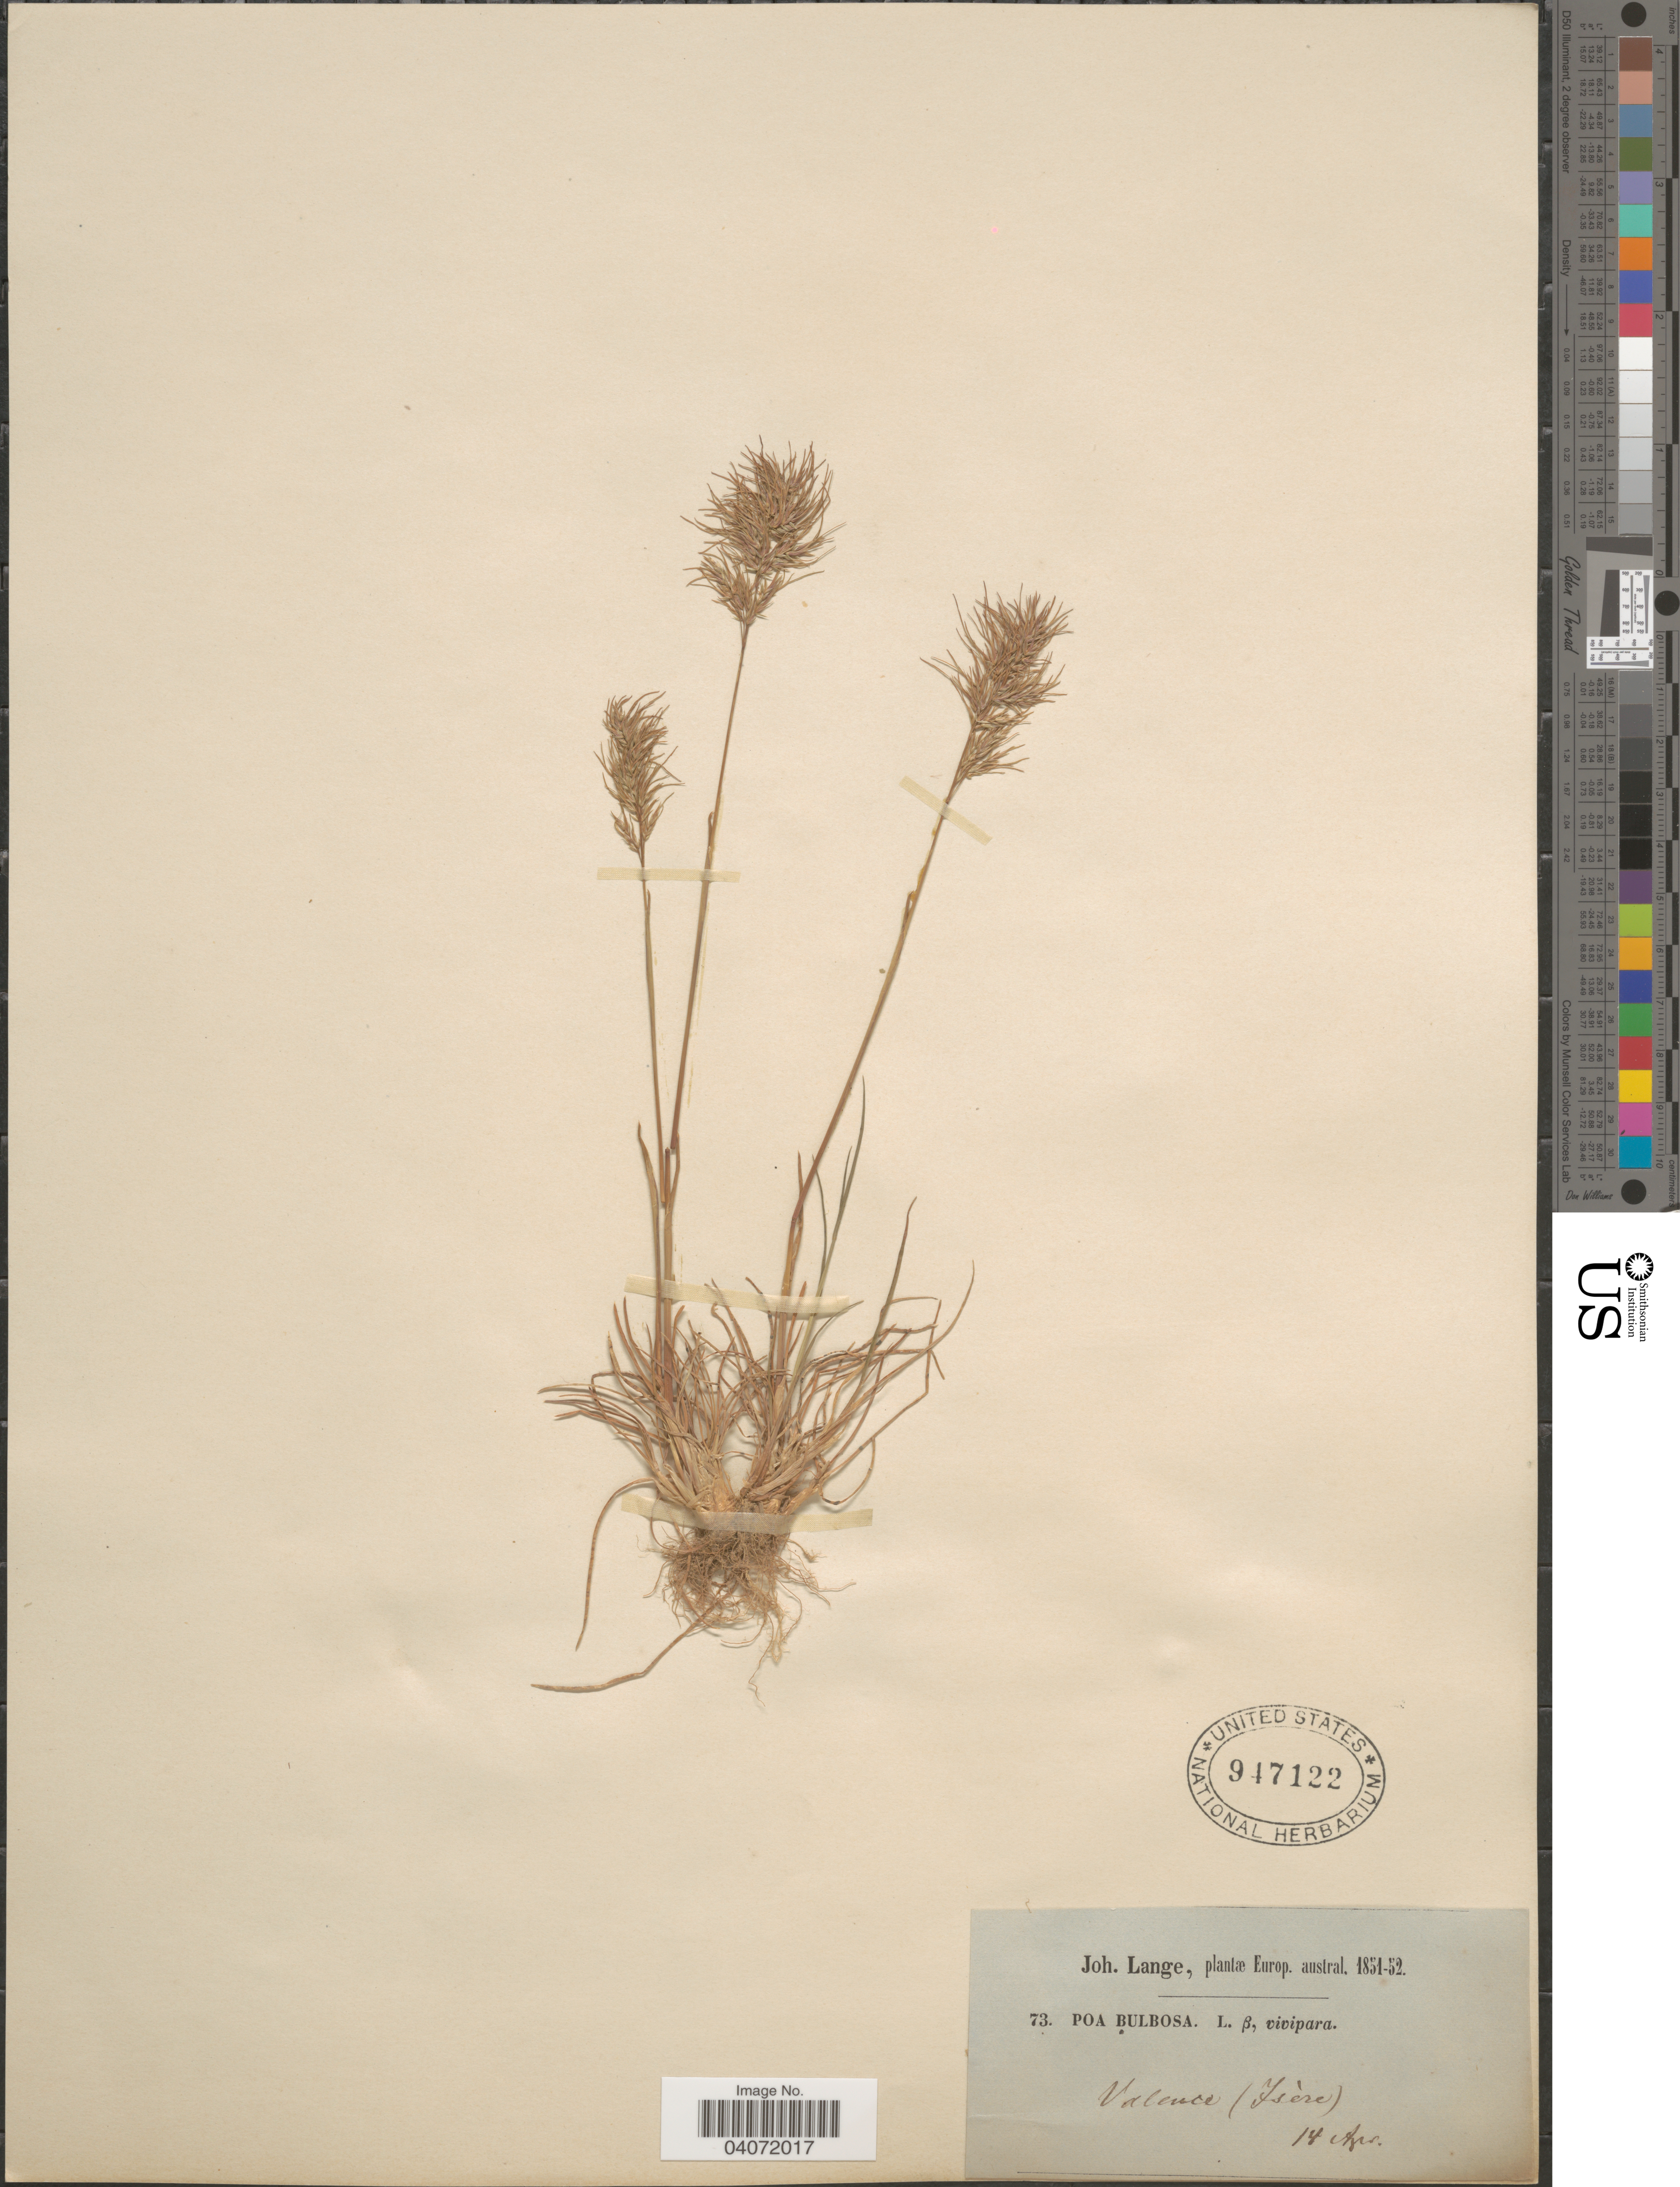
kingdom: Plantae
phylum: Tracheophyta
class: Liliopsida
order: Poales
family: Poaceae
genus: Poa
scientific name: Poa bulbosa subsp. bulbosa var. vivipara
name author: Koeler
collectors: J. M. C. Lange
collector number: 73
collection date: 1851-04-14/1852-04-14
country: France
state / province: Auvergne-Rhône-Alpes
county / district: Isère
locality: Europ. austral. Valence (Isère).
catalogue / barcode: US 947122